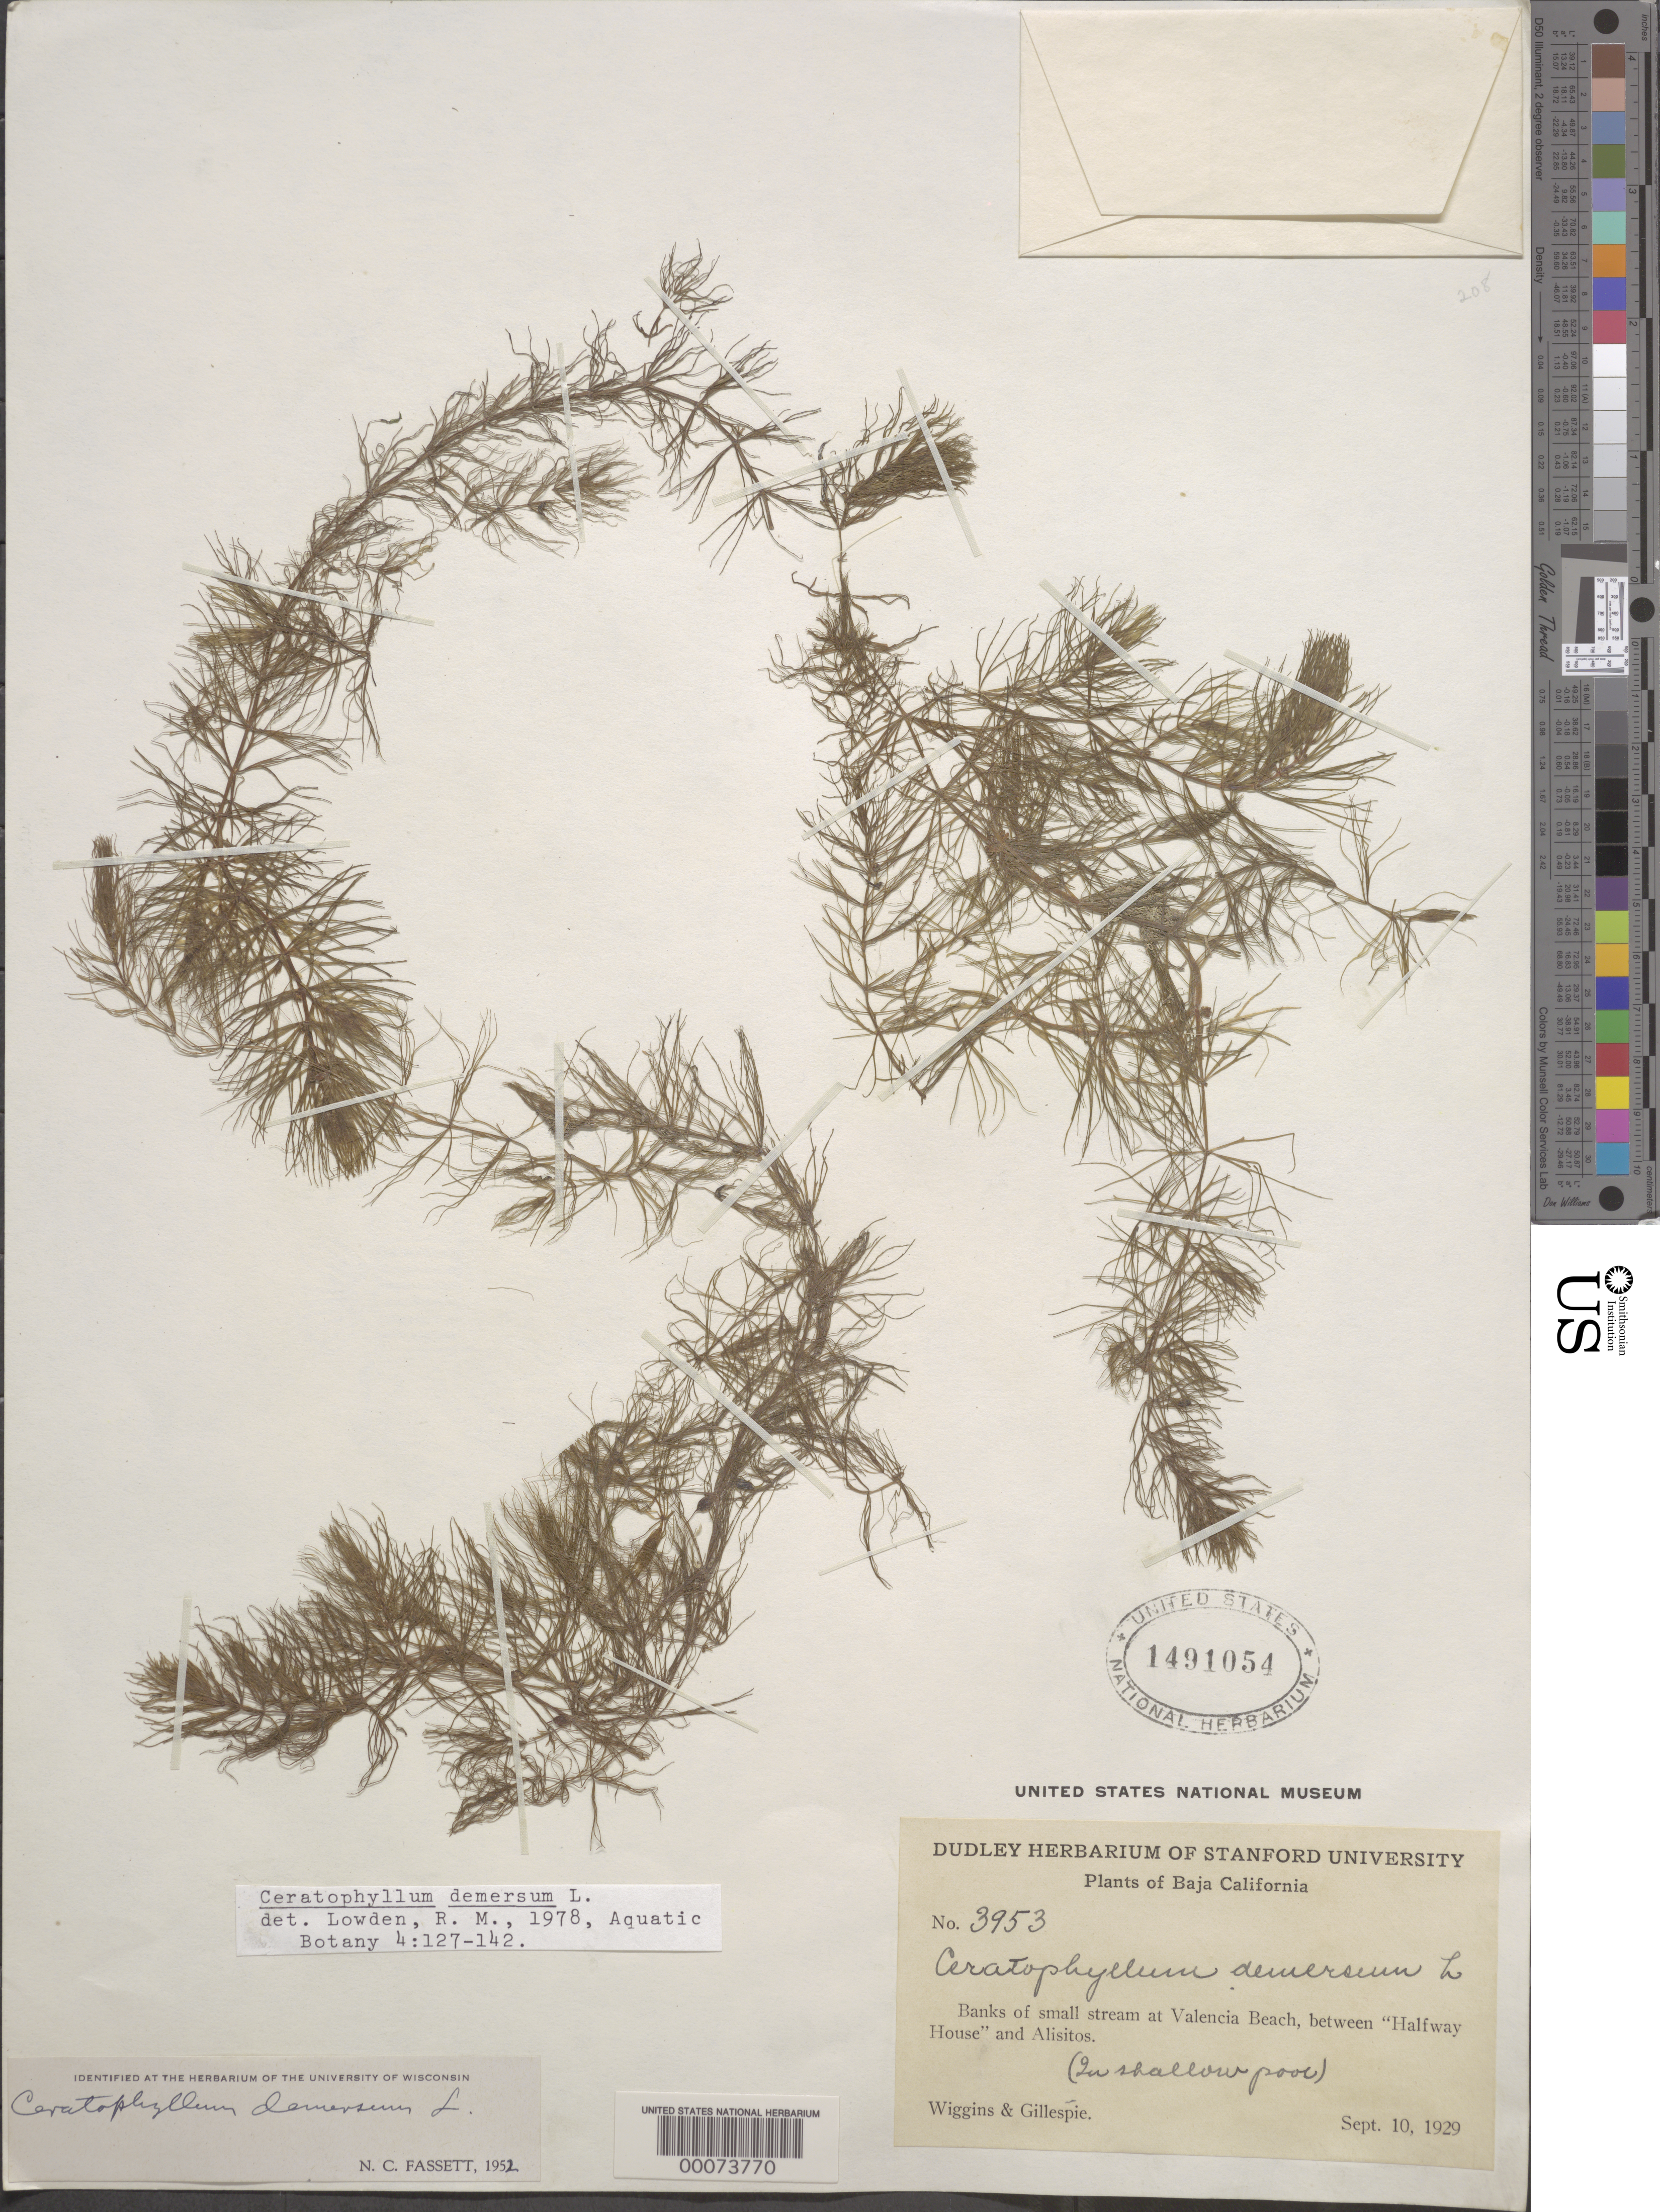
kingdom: Plantae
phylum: Tracheophyta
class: Magnoliopsida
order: Ceratophyllales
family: Ceratophyllaceae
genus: Ceratophyllum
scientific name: Ceratophyllum demersum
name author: L.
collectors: -- Wiggins & -- Gillespie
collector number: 3953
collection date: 1929-09-10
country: Mexico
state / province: Baja California Norte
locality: Banks of small stream at Valencia Beach, between "Halfway House" and Alisitos.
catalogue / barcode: US 1491054